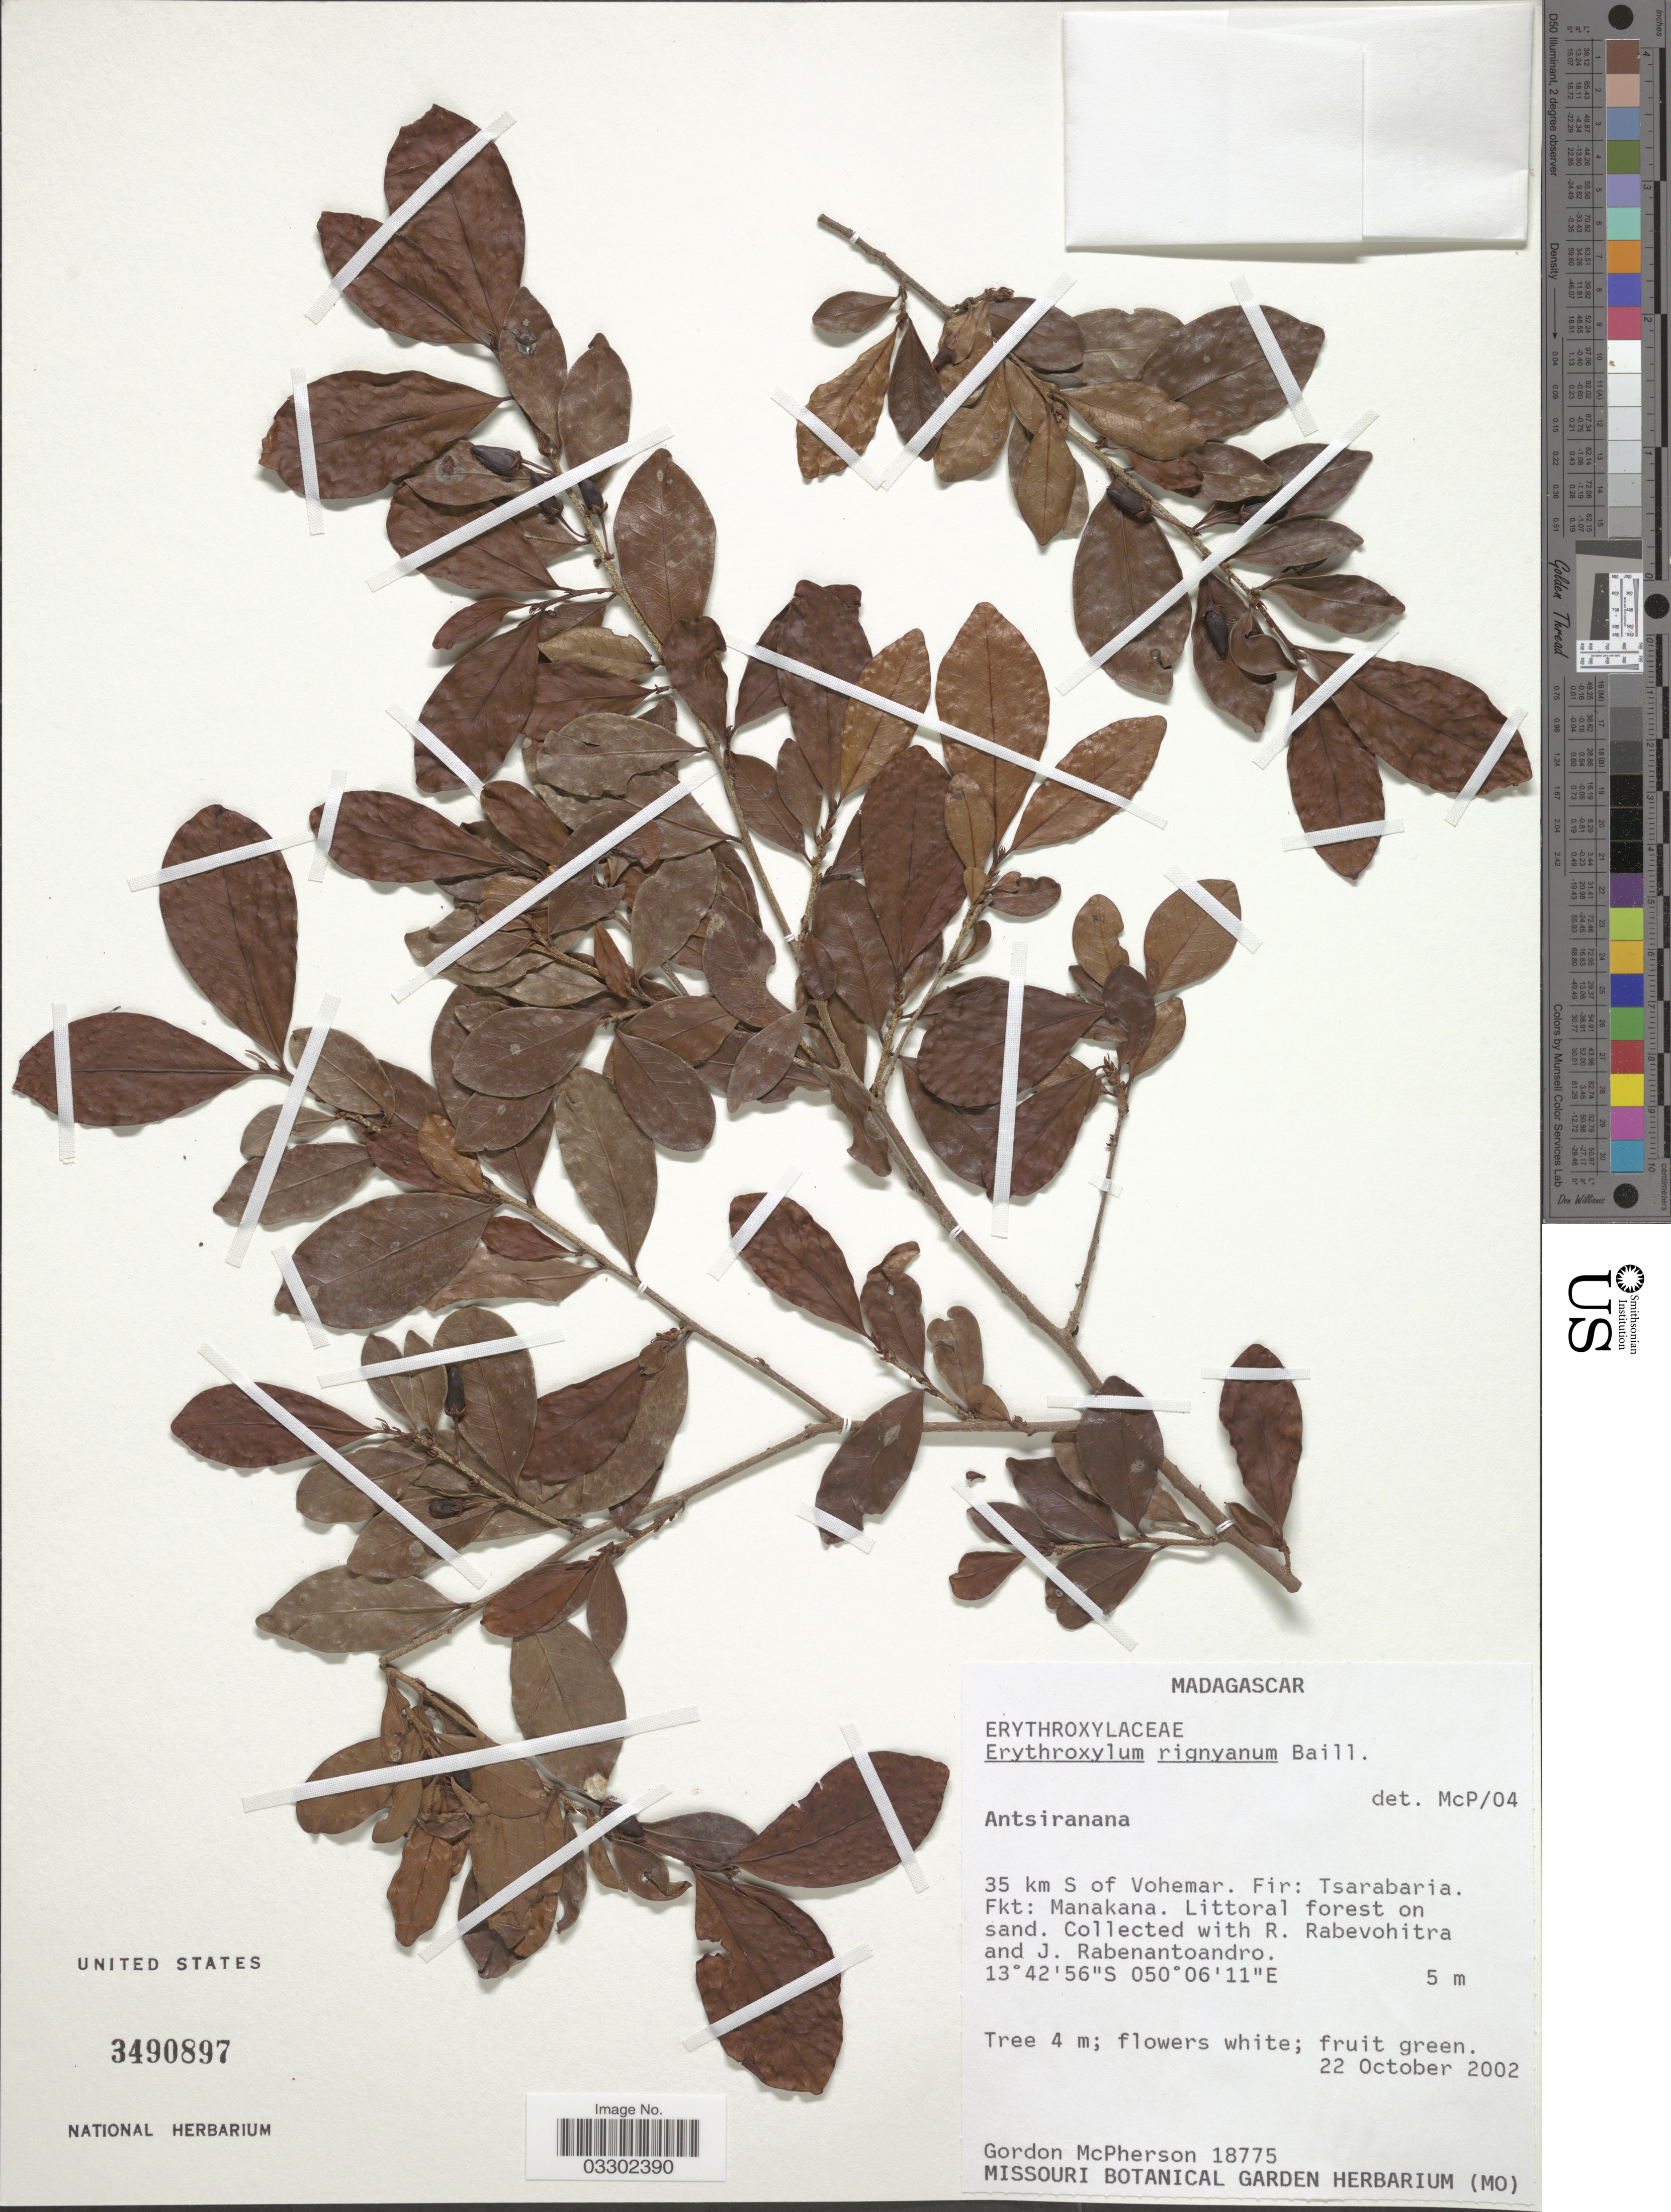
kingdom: Plantae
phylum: Tracheophyta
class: Magnoliopsida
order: Malpighiales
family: Erythroxylaceae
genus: Erythroxylum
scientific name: Erythroxylum rignyanum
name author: Baill.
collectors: G. D. McPherson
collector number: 18775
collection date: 2002-10-22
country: Madagascar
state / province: Sava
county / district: Vohémar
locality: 35 km S of Vohemar. Fir.: Tsarabaria. Fkt: Manakana.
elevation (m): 5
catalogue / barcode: US 3490897